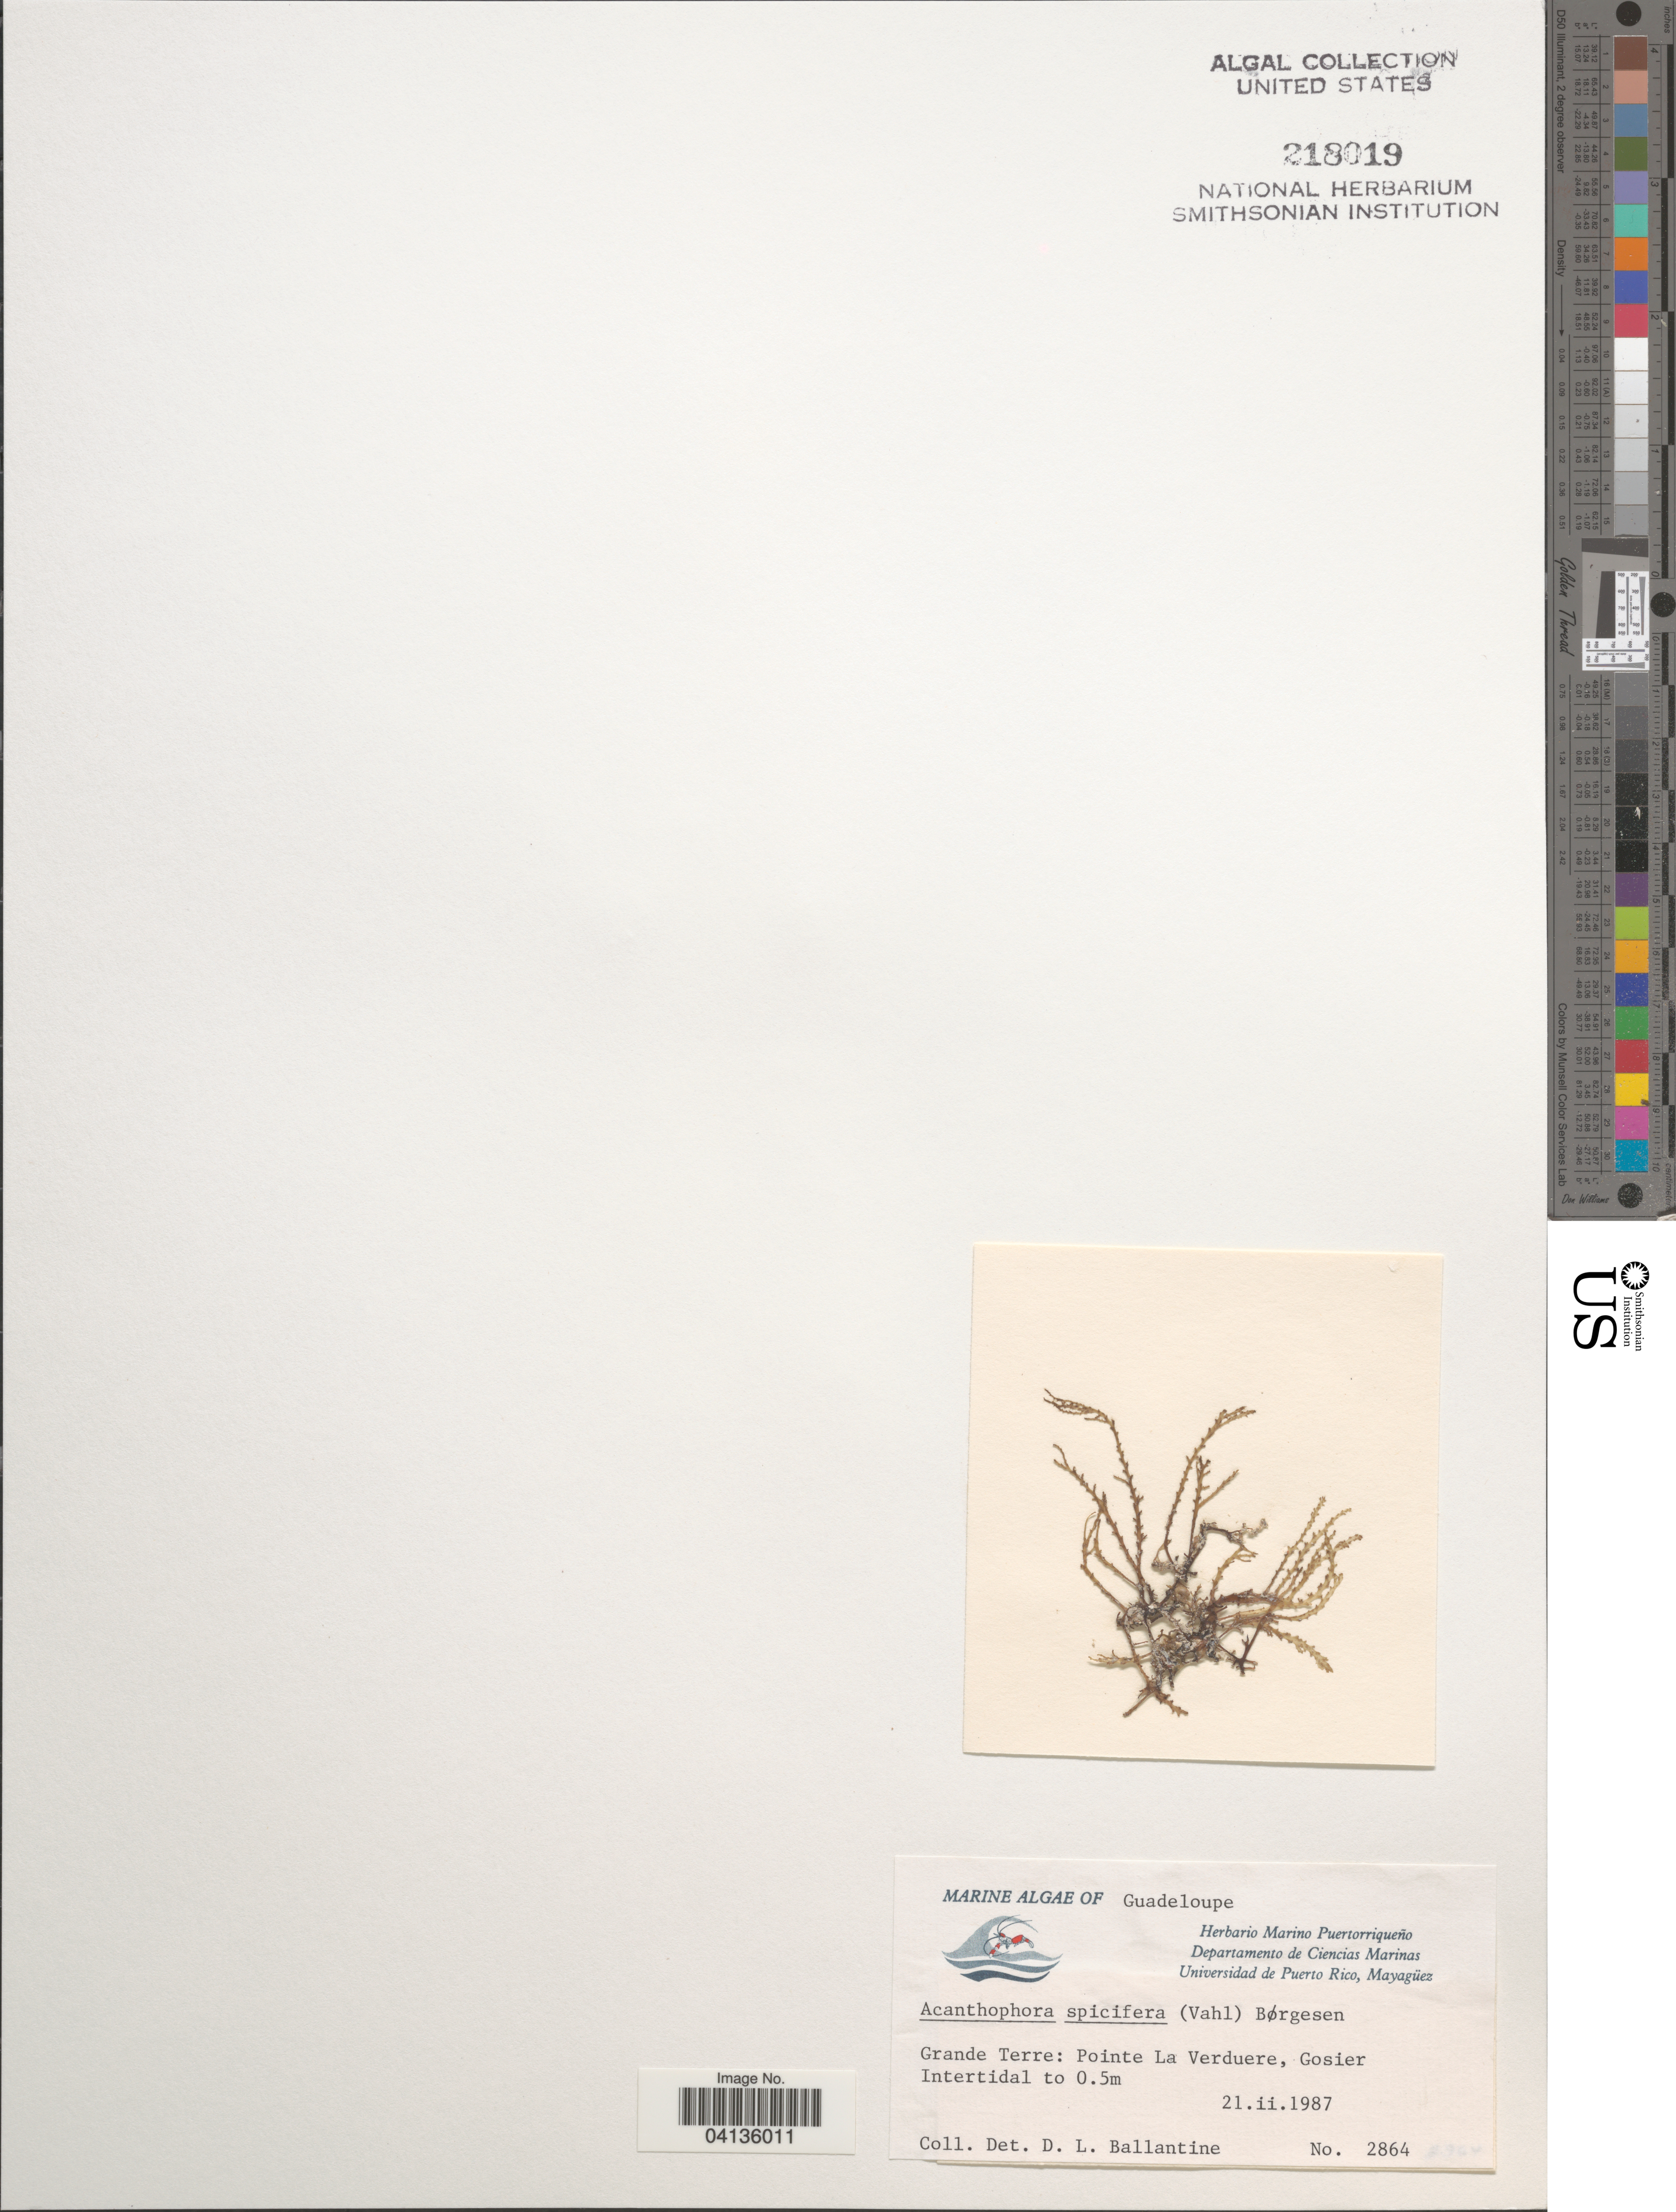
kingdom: Plantae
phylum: Rhodophyta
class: Florideophyceae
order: Ceramiales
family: Rhodomelaceae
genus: Acanthophora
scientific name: Acanthophora spicifera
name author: (Vahl) Børgesen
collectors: D.L. Ballantine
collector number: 2864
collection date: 1987-02-21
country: Guadeloupe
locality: Grande Terre: Pointe La Verduere, Gosier.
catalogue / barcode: US 218019